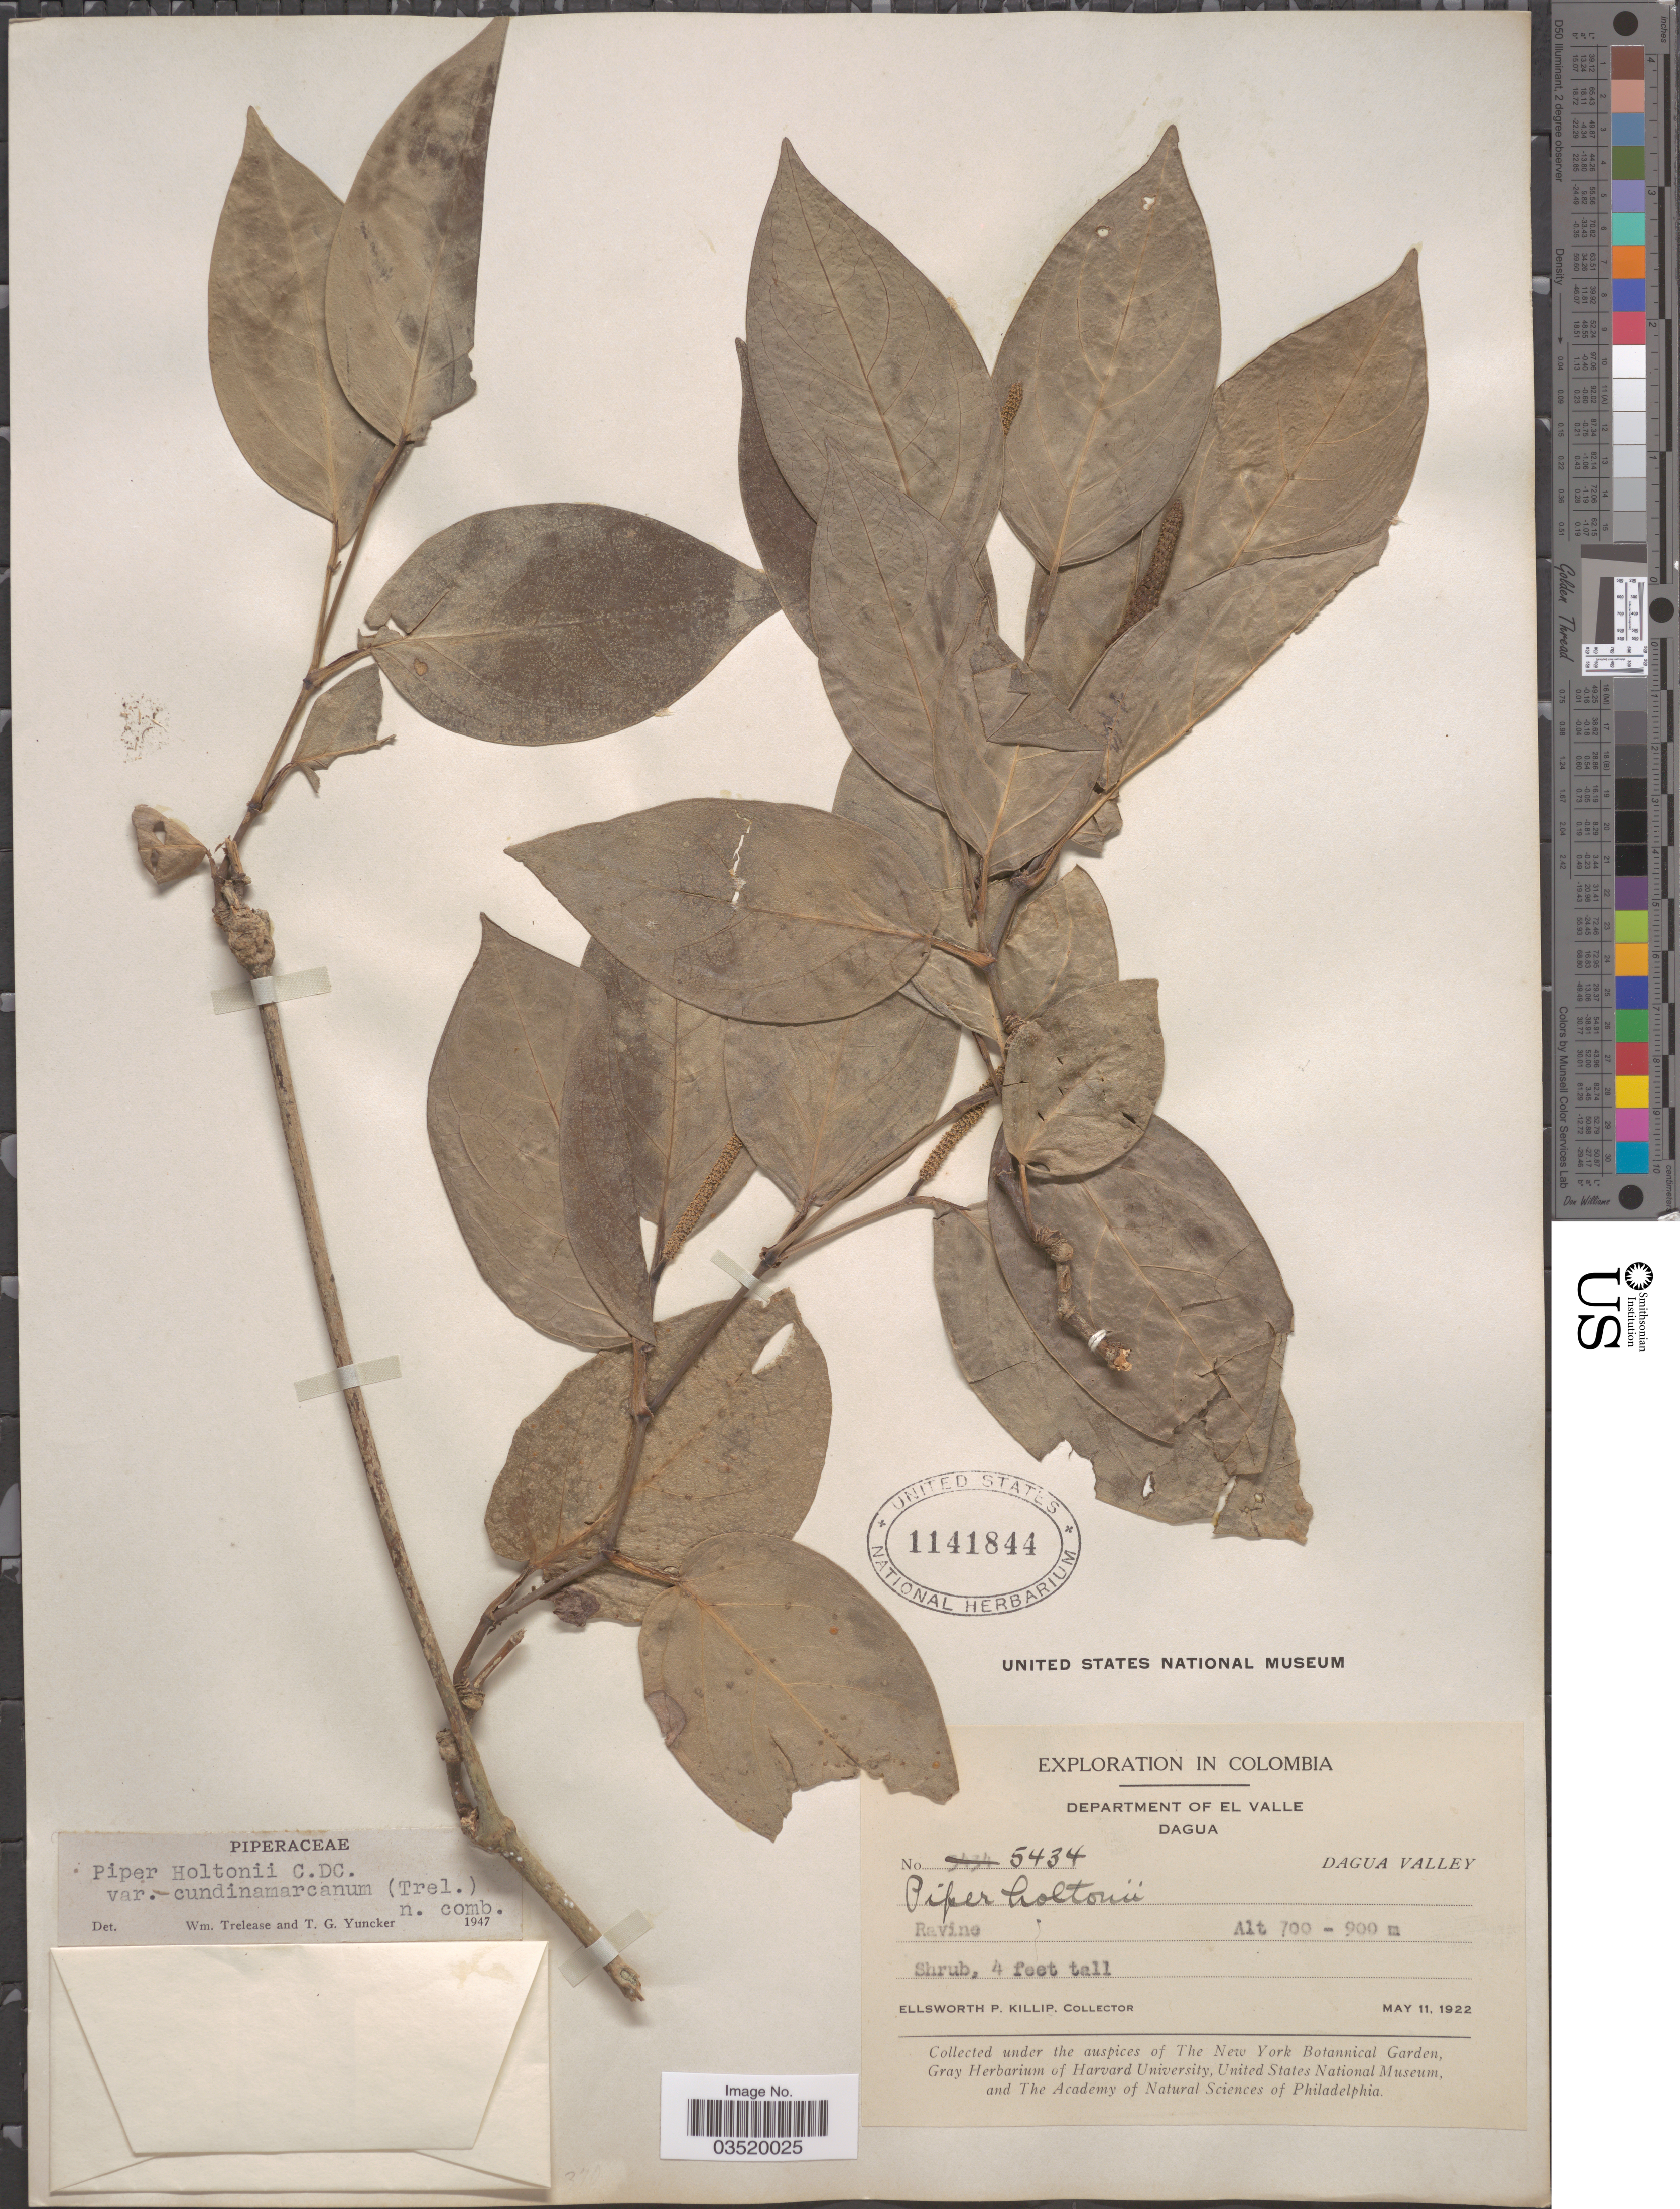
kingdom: Plantae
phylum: Tracheophyta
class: Magnoliopsida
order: Piperales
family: Piperaceae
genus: Piper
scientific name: Piper holtonii var. cundinamarcanum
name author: Trel. & Yunck.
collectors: E. P. Killip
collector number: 5434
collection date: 1922-05-11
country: Colombia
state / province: Valle del Cauca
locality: Department of El Valle. Dagua. Dagua Valley.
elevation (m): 700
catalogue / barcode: US 1141844